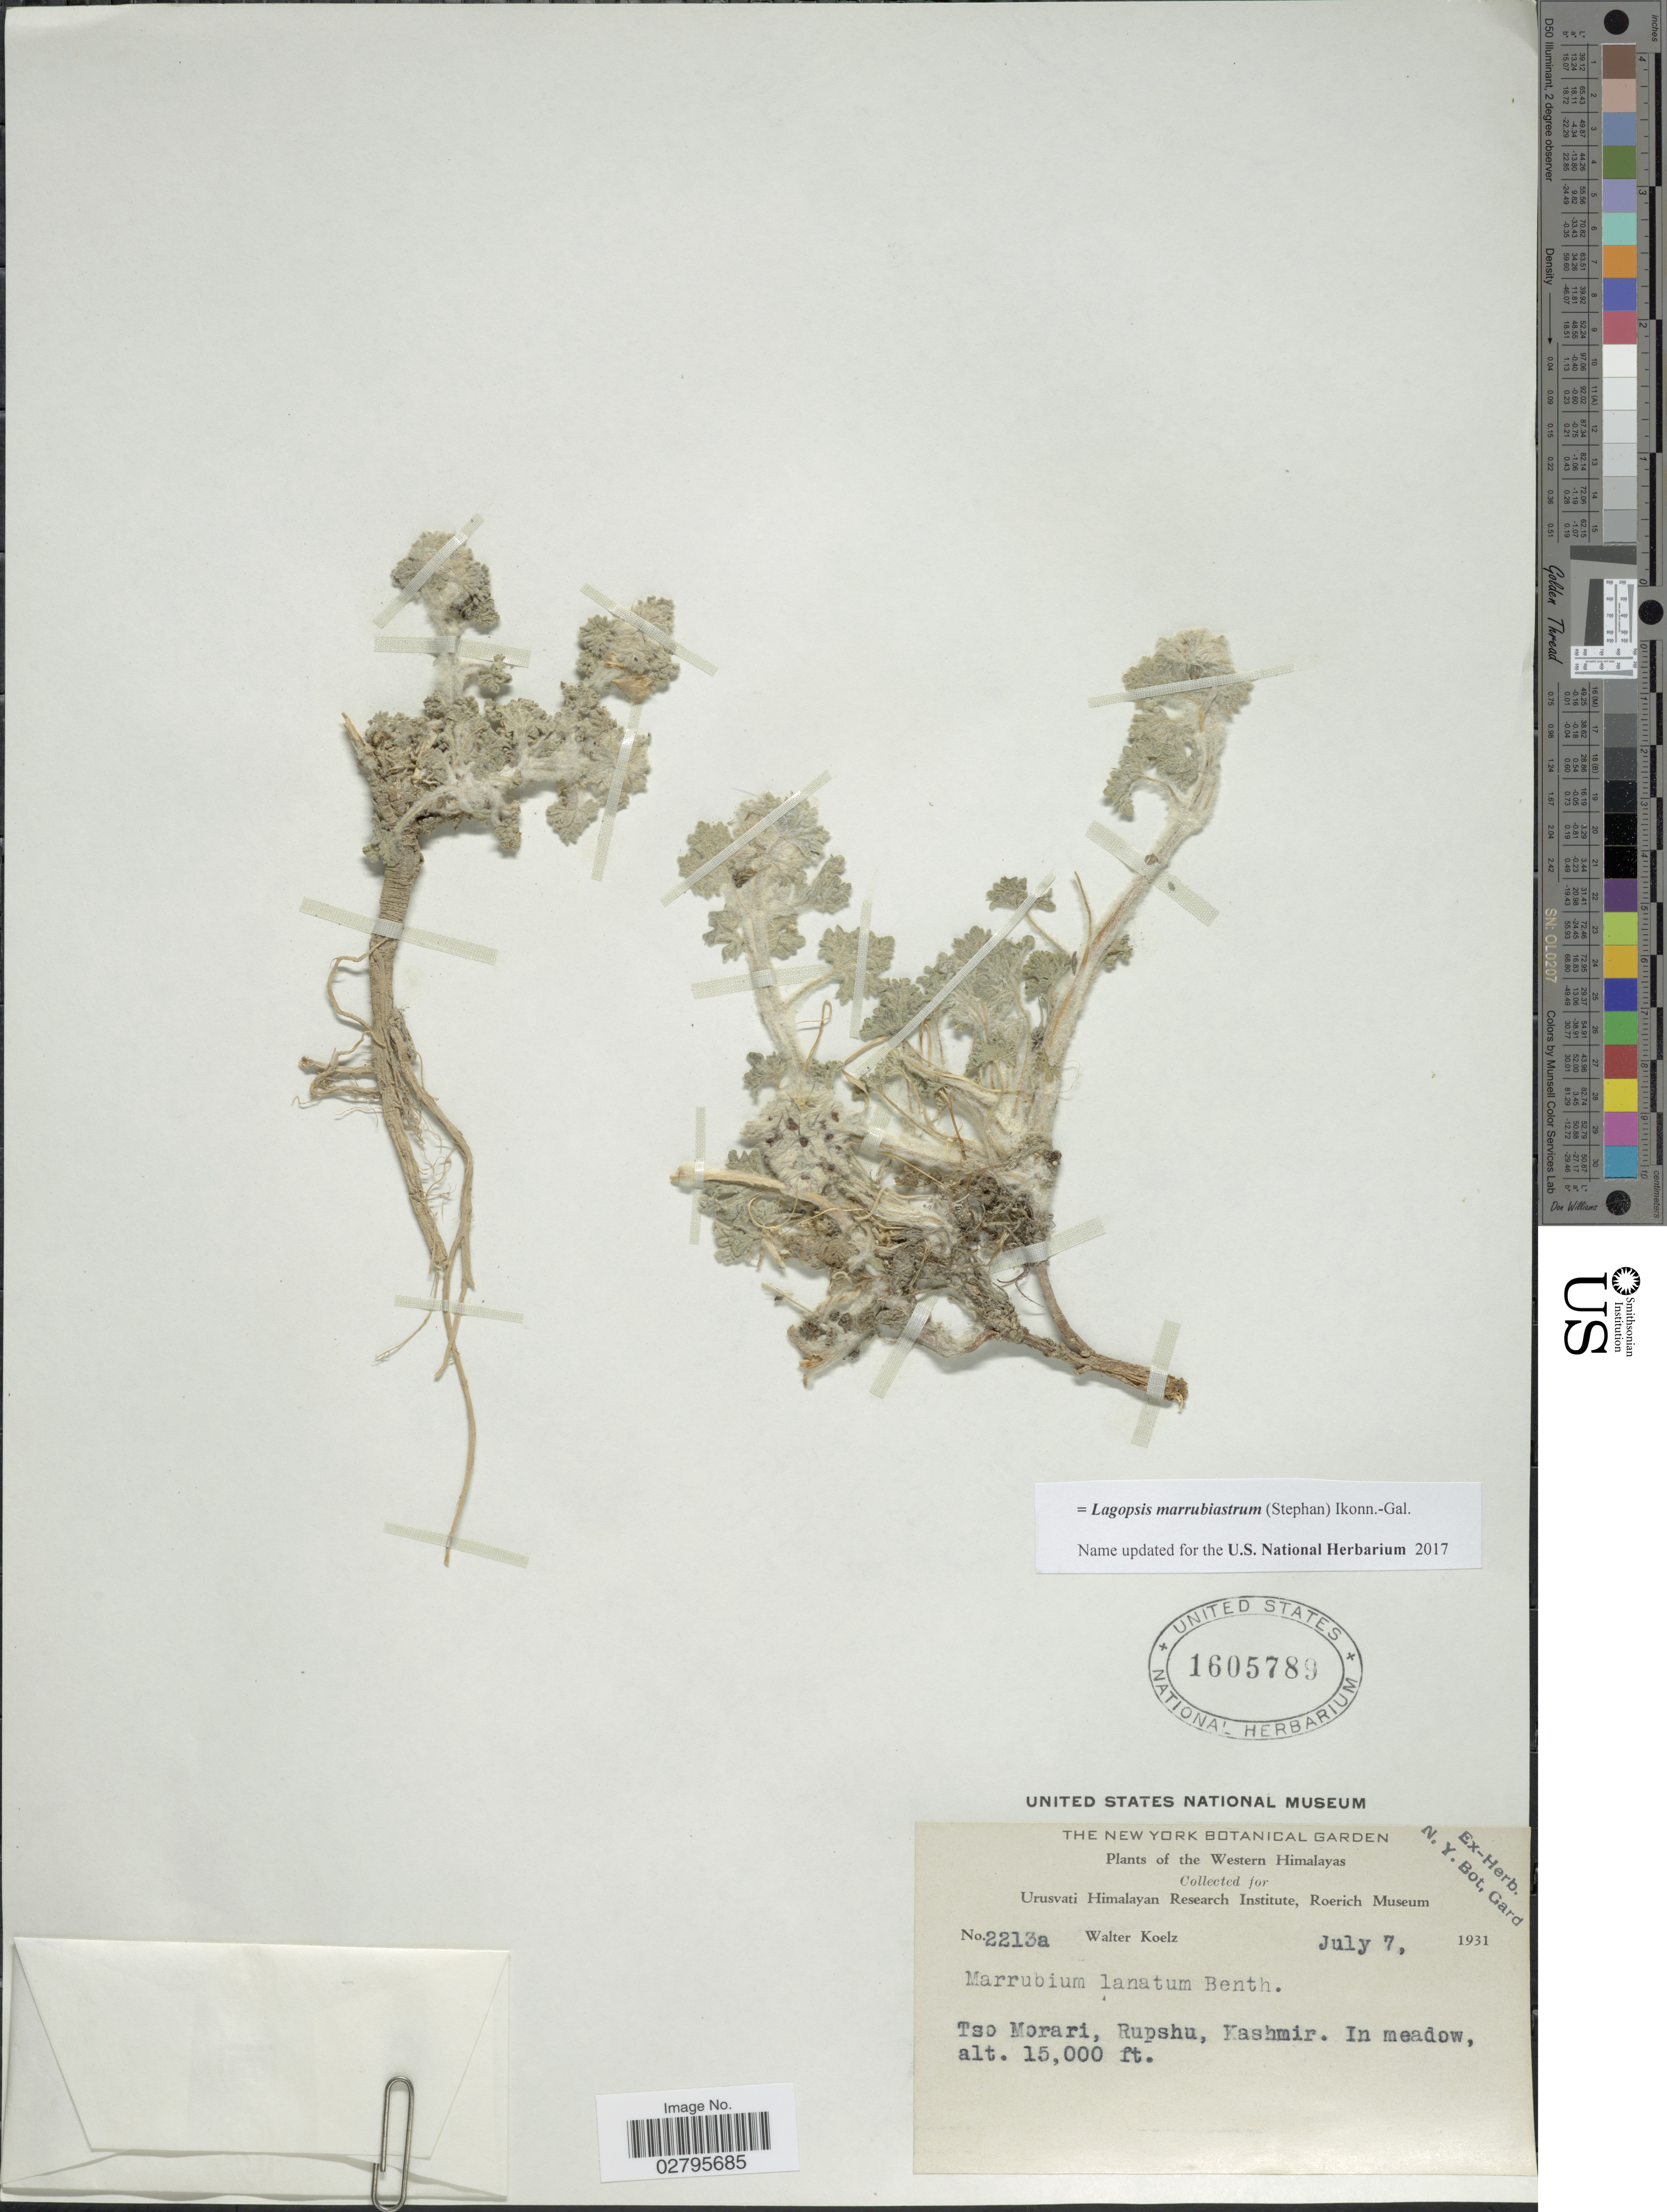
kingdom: Plantae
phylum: Tracheophyta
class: Magnoliopsida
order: Lamiales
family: Lamiaceae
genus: Lagopsis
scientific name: Lagopsis marrubiastrum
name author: (Stephan) Ikonn.-Gal.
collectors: W. N. Koelz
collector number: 2213a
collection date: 1931-07-07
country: India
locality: Western Himalayas, Tso Morari, Rupshu, Kashmir.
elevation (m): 4572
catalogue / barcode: US 1605789